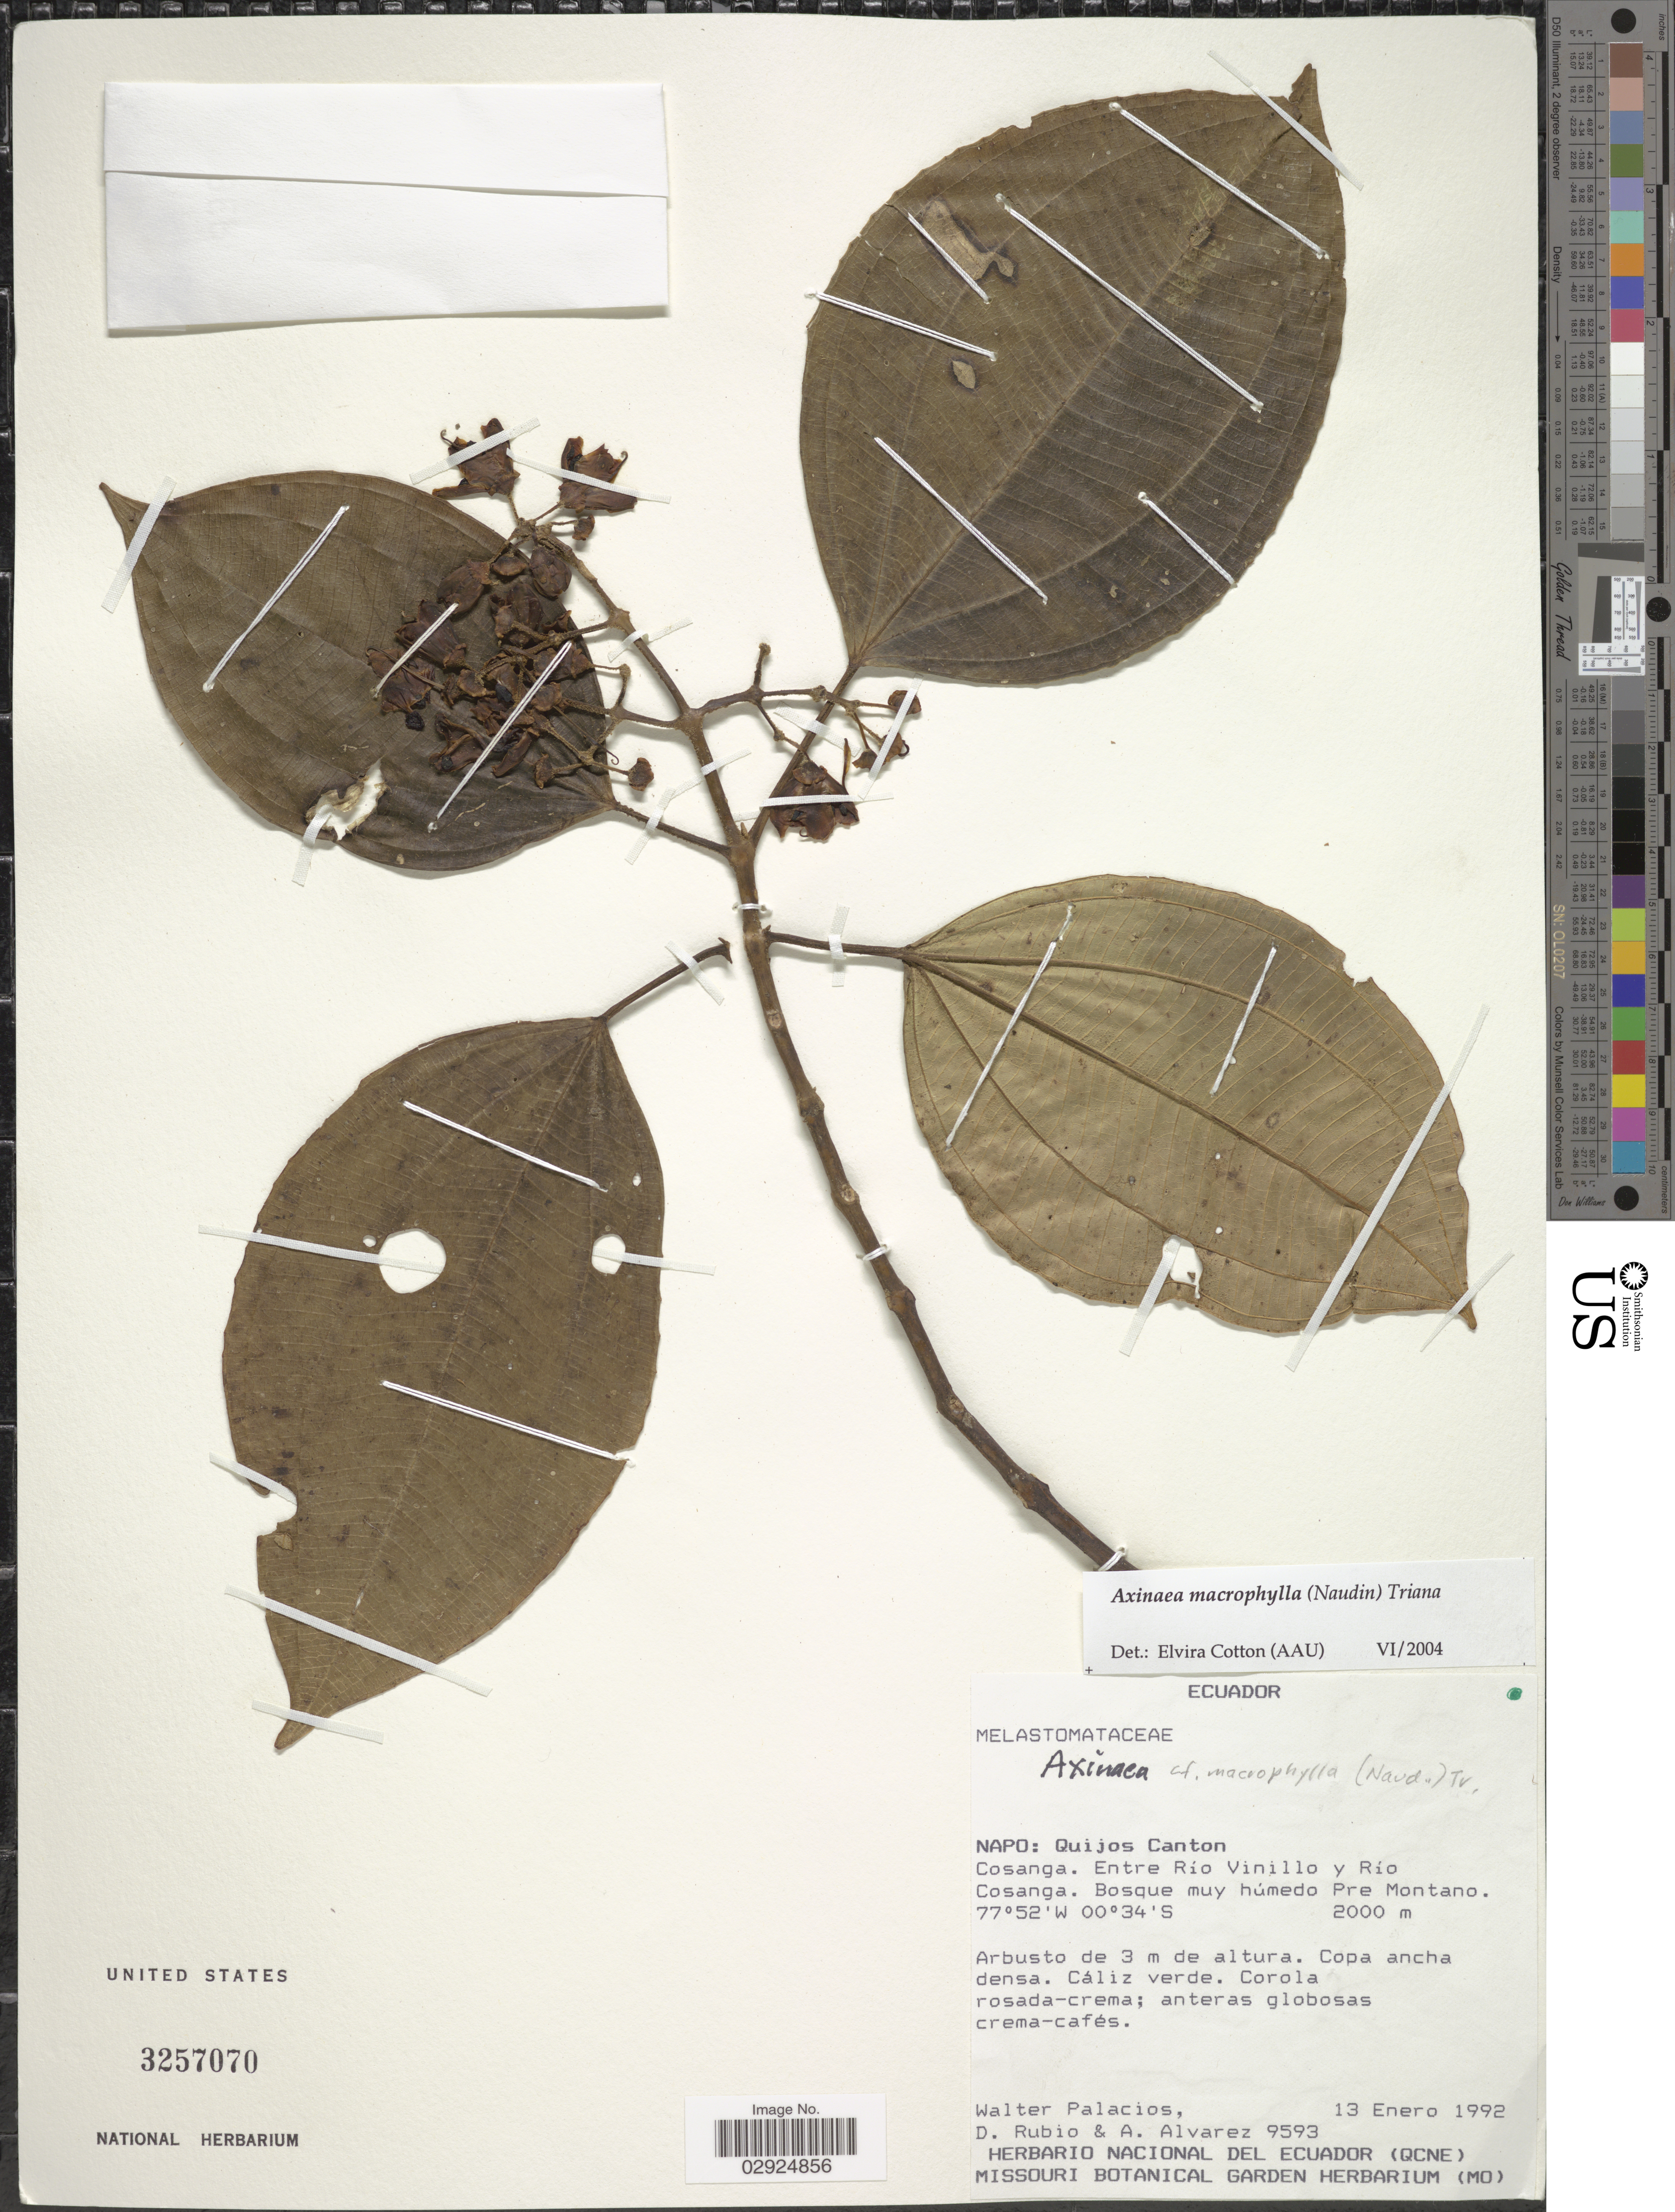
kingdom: Plantae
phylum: Tracheophyta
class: Magnoliopsida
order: Myrtales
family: Melastomataceae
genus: Axinaea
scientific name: Axinaea macrophylla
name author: (Naudin) Triana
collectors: W. Palacios, D. Rubio & A. Alvarez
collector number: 9593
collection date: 1992-01-13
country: Ecuador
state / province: Napo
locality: Napo: Quijos Canton. Cosanga. Entre Río Vinollo y Río Cosanga. Bosque muy húmedo Pre Montano.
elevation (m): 2000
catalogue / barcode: US 3257070